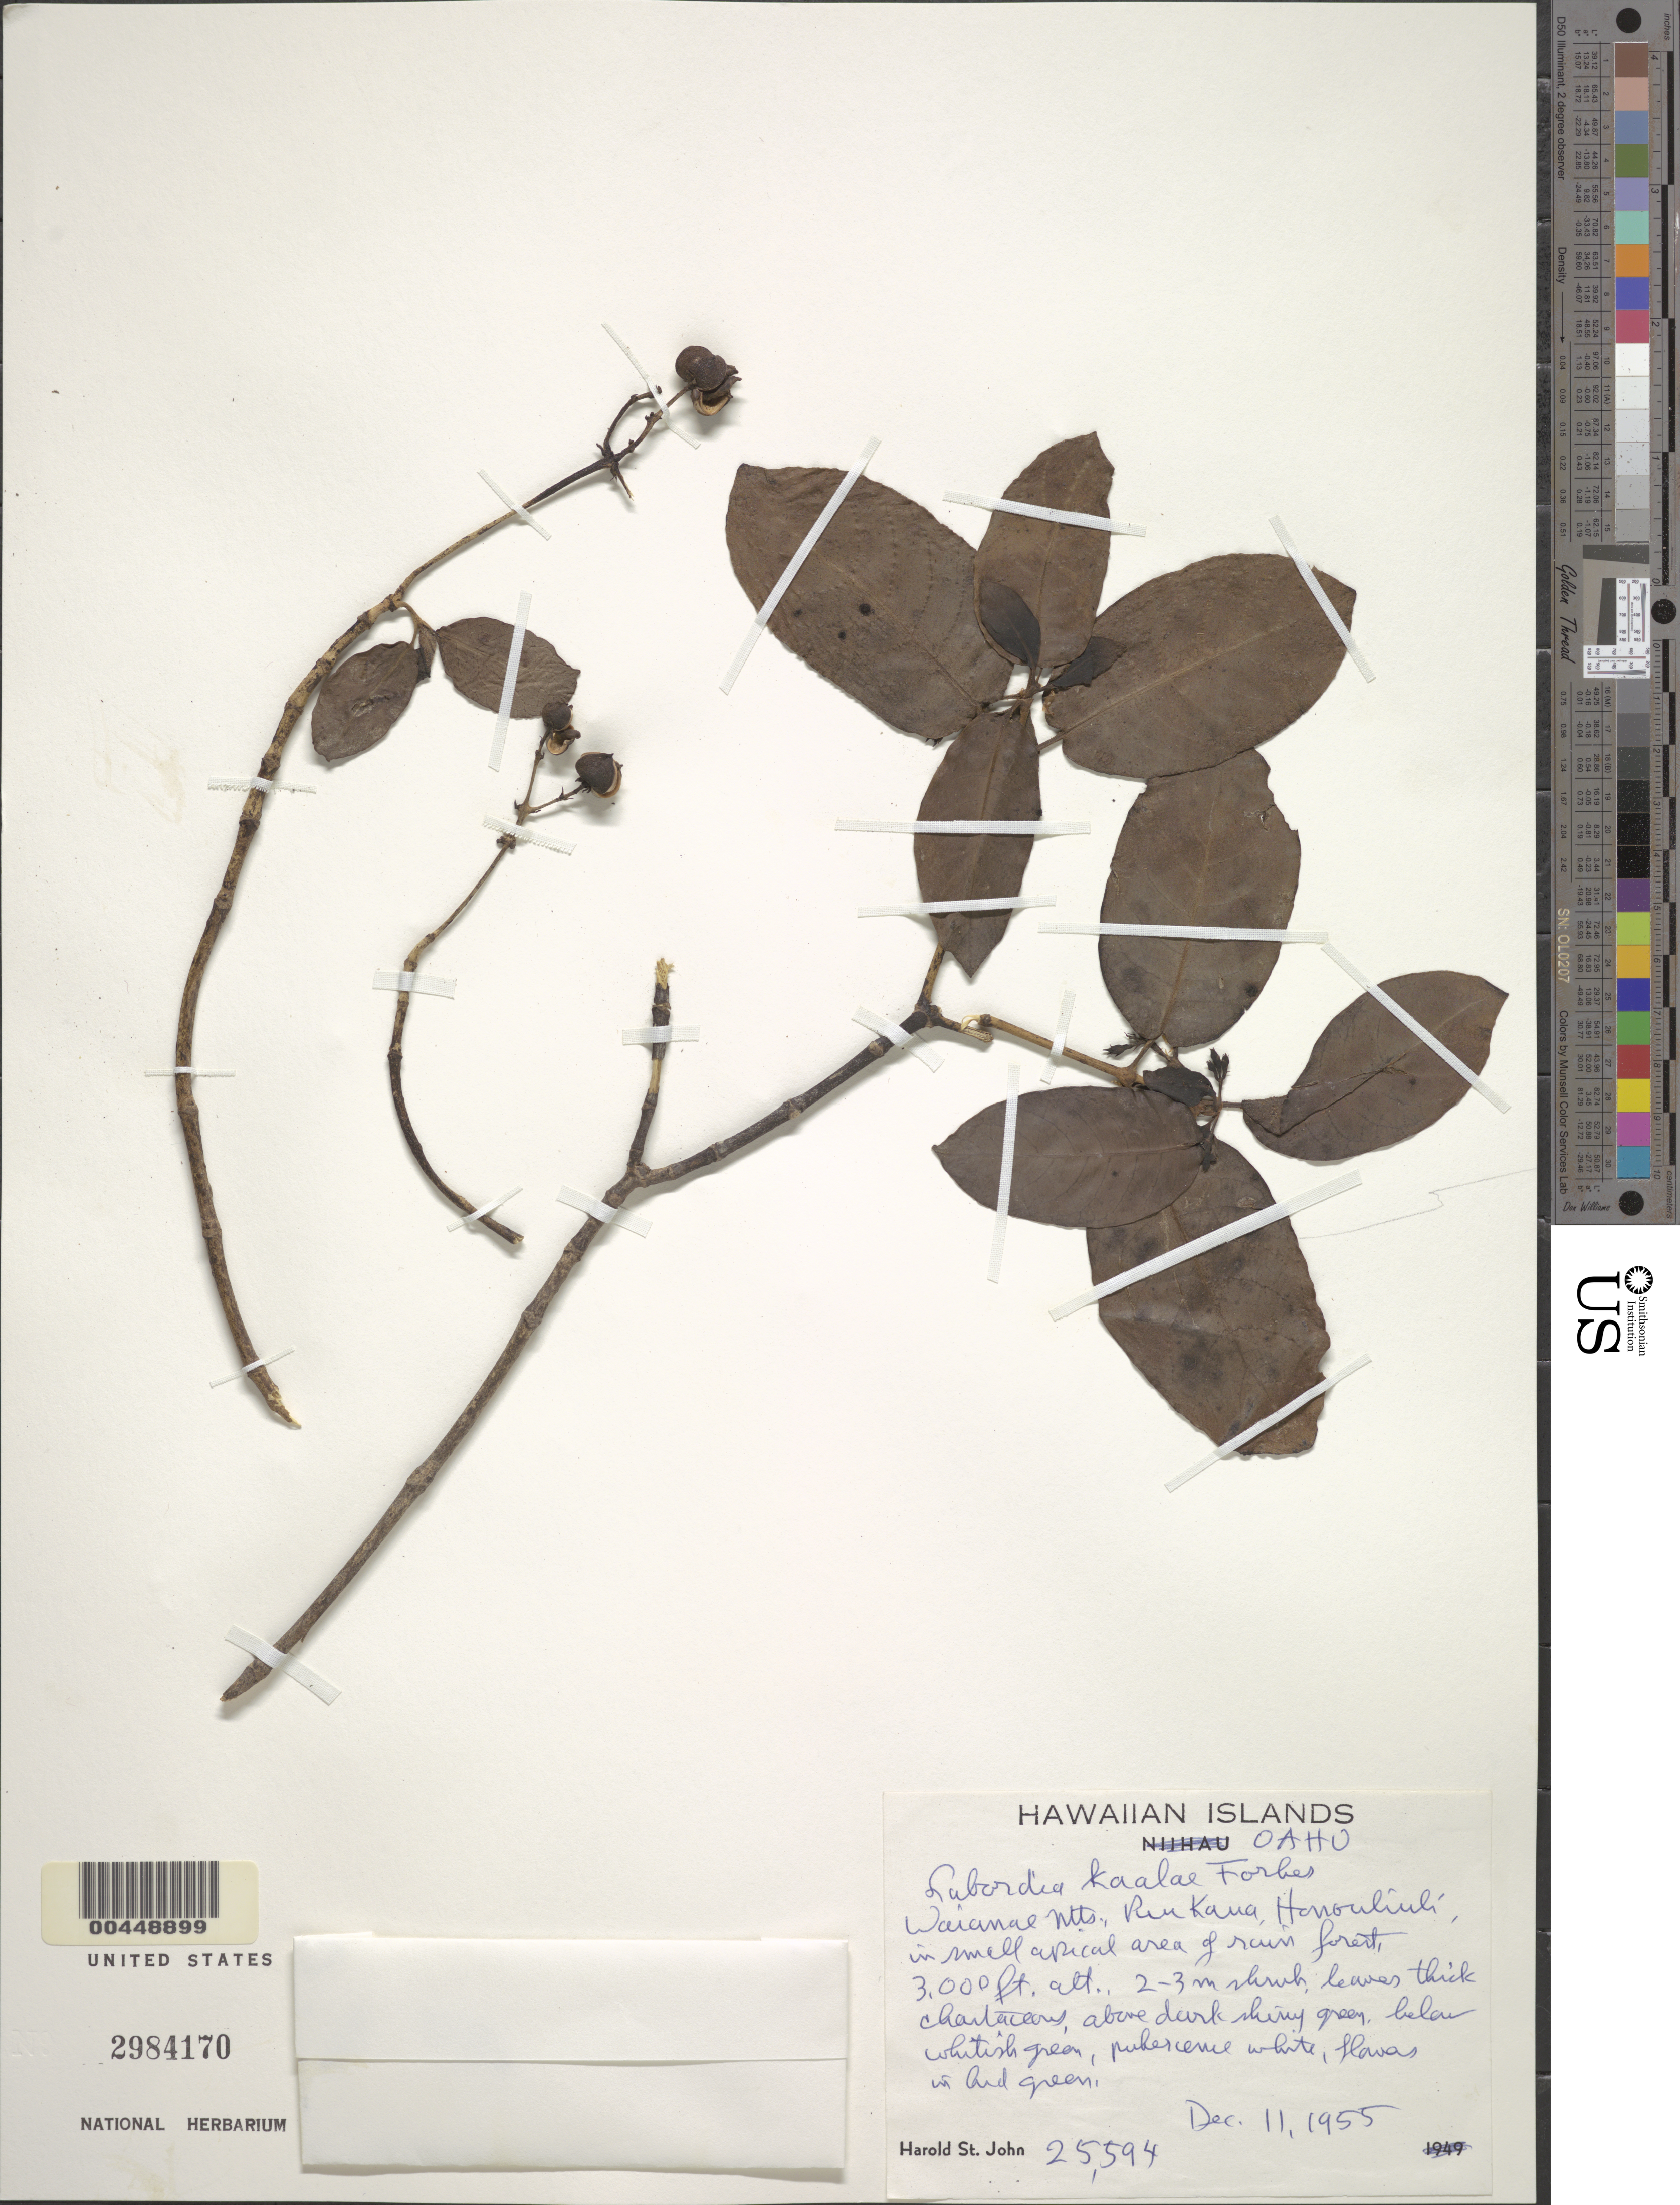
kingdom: Plantae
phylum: Tracheophyta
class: Magnoliopsida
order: Gentianales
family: Loganiaceae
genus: Geniostoma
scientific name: Geniostoma kaalae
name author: (C.N. Forbes) K. L. Gibbons et al.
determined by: Wagner, W. L., (BOT), Smithsonian Institution - National Museum of Natural History (UNITED STATES)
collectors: H. St. John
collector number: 25594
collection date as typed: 11 Dec 1955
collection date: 1955-12-11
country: United States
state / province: Hawaii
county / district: Honolulu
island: Oahu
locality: Waianae Mts., Puu Kaua, Honouliuli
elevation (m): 914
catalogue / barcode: US 2984170